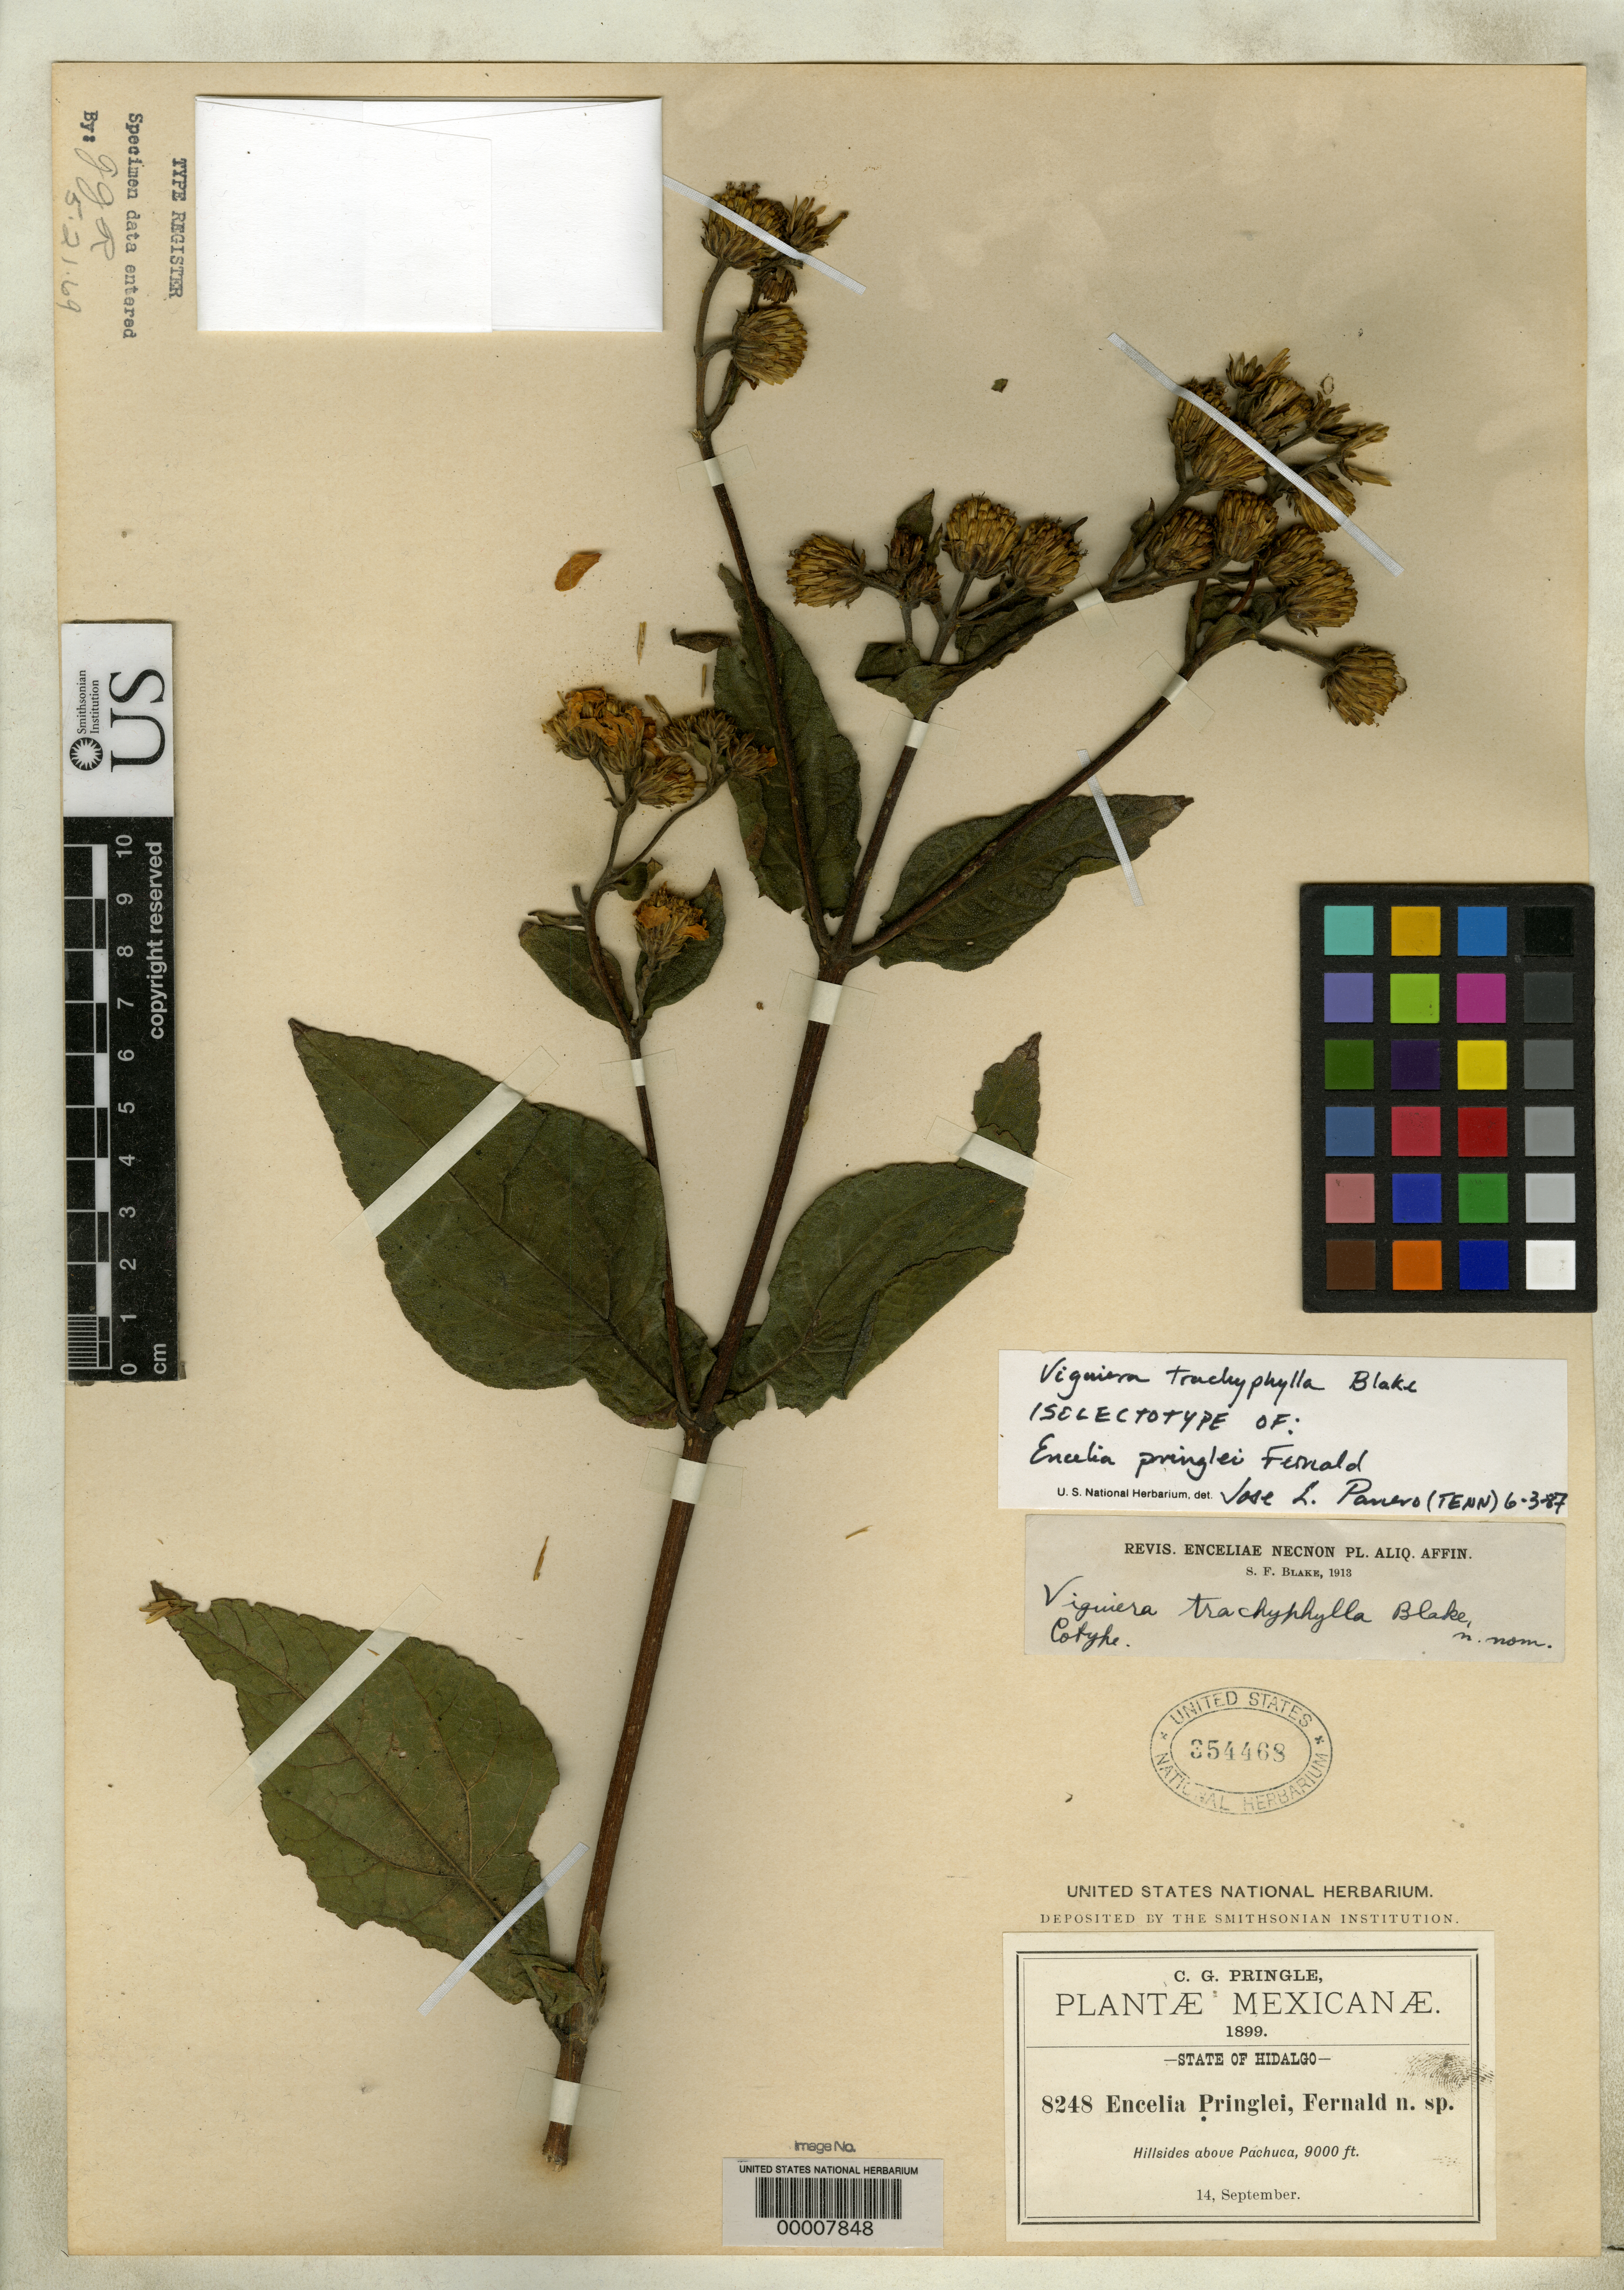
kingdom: Plantae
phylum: Tracheophyta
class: Magnoliopsida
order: Asterales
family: Asteraceae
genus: Encelia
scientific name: Encelia pringlei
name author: Fernald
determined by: Panero, J. L.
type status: Isotype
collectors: C. G. Pringle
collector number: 8248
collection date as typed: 14 Sep 1899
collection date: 1899-09-14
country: Mexico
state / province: Hidalgo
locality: Hillsides above Pachuca.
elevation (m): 2743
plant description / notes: Annotated by J.L. Panero (1987) as "isolectotype" and lectotypified (with lecto at MEXU), Syst. Bot. 13:384 (1988), probably superfluously; HUH online records indicate a single sheet at GH as "holotype".; Also a type of Viguiera trachyphylla S.F. Blake, nom. nov.; Non Viguiera pringlei Rob. & Greenm. (1894). Annotated by J.L. Panero (1987) as "isolectotype" and lectotypified (with lecto at MEXU), Syst. Bot. 13:384 (1988), probably superfluously; HUH online records indicate a single sheet at GH as "holotype".; Also a type of Encelia pringlei Fernald.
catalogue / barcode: US 354468